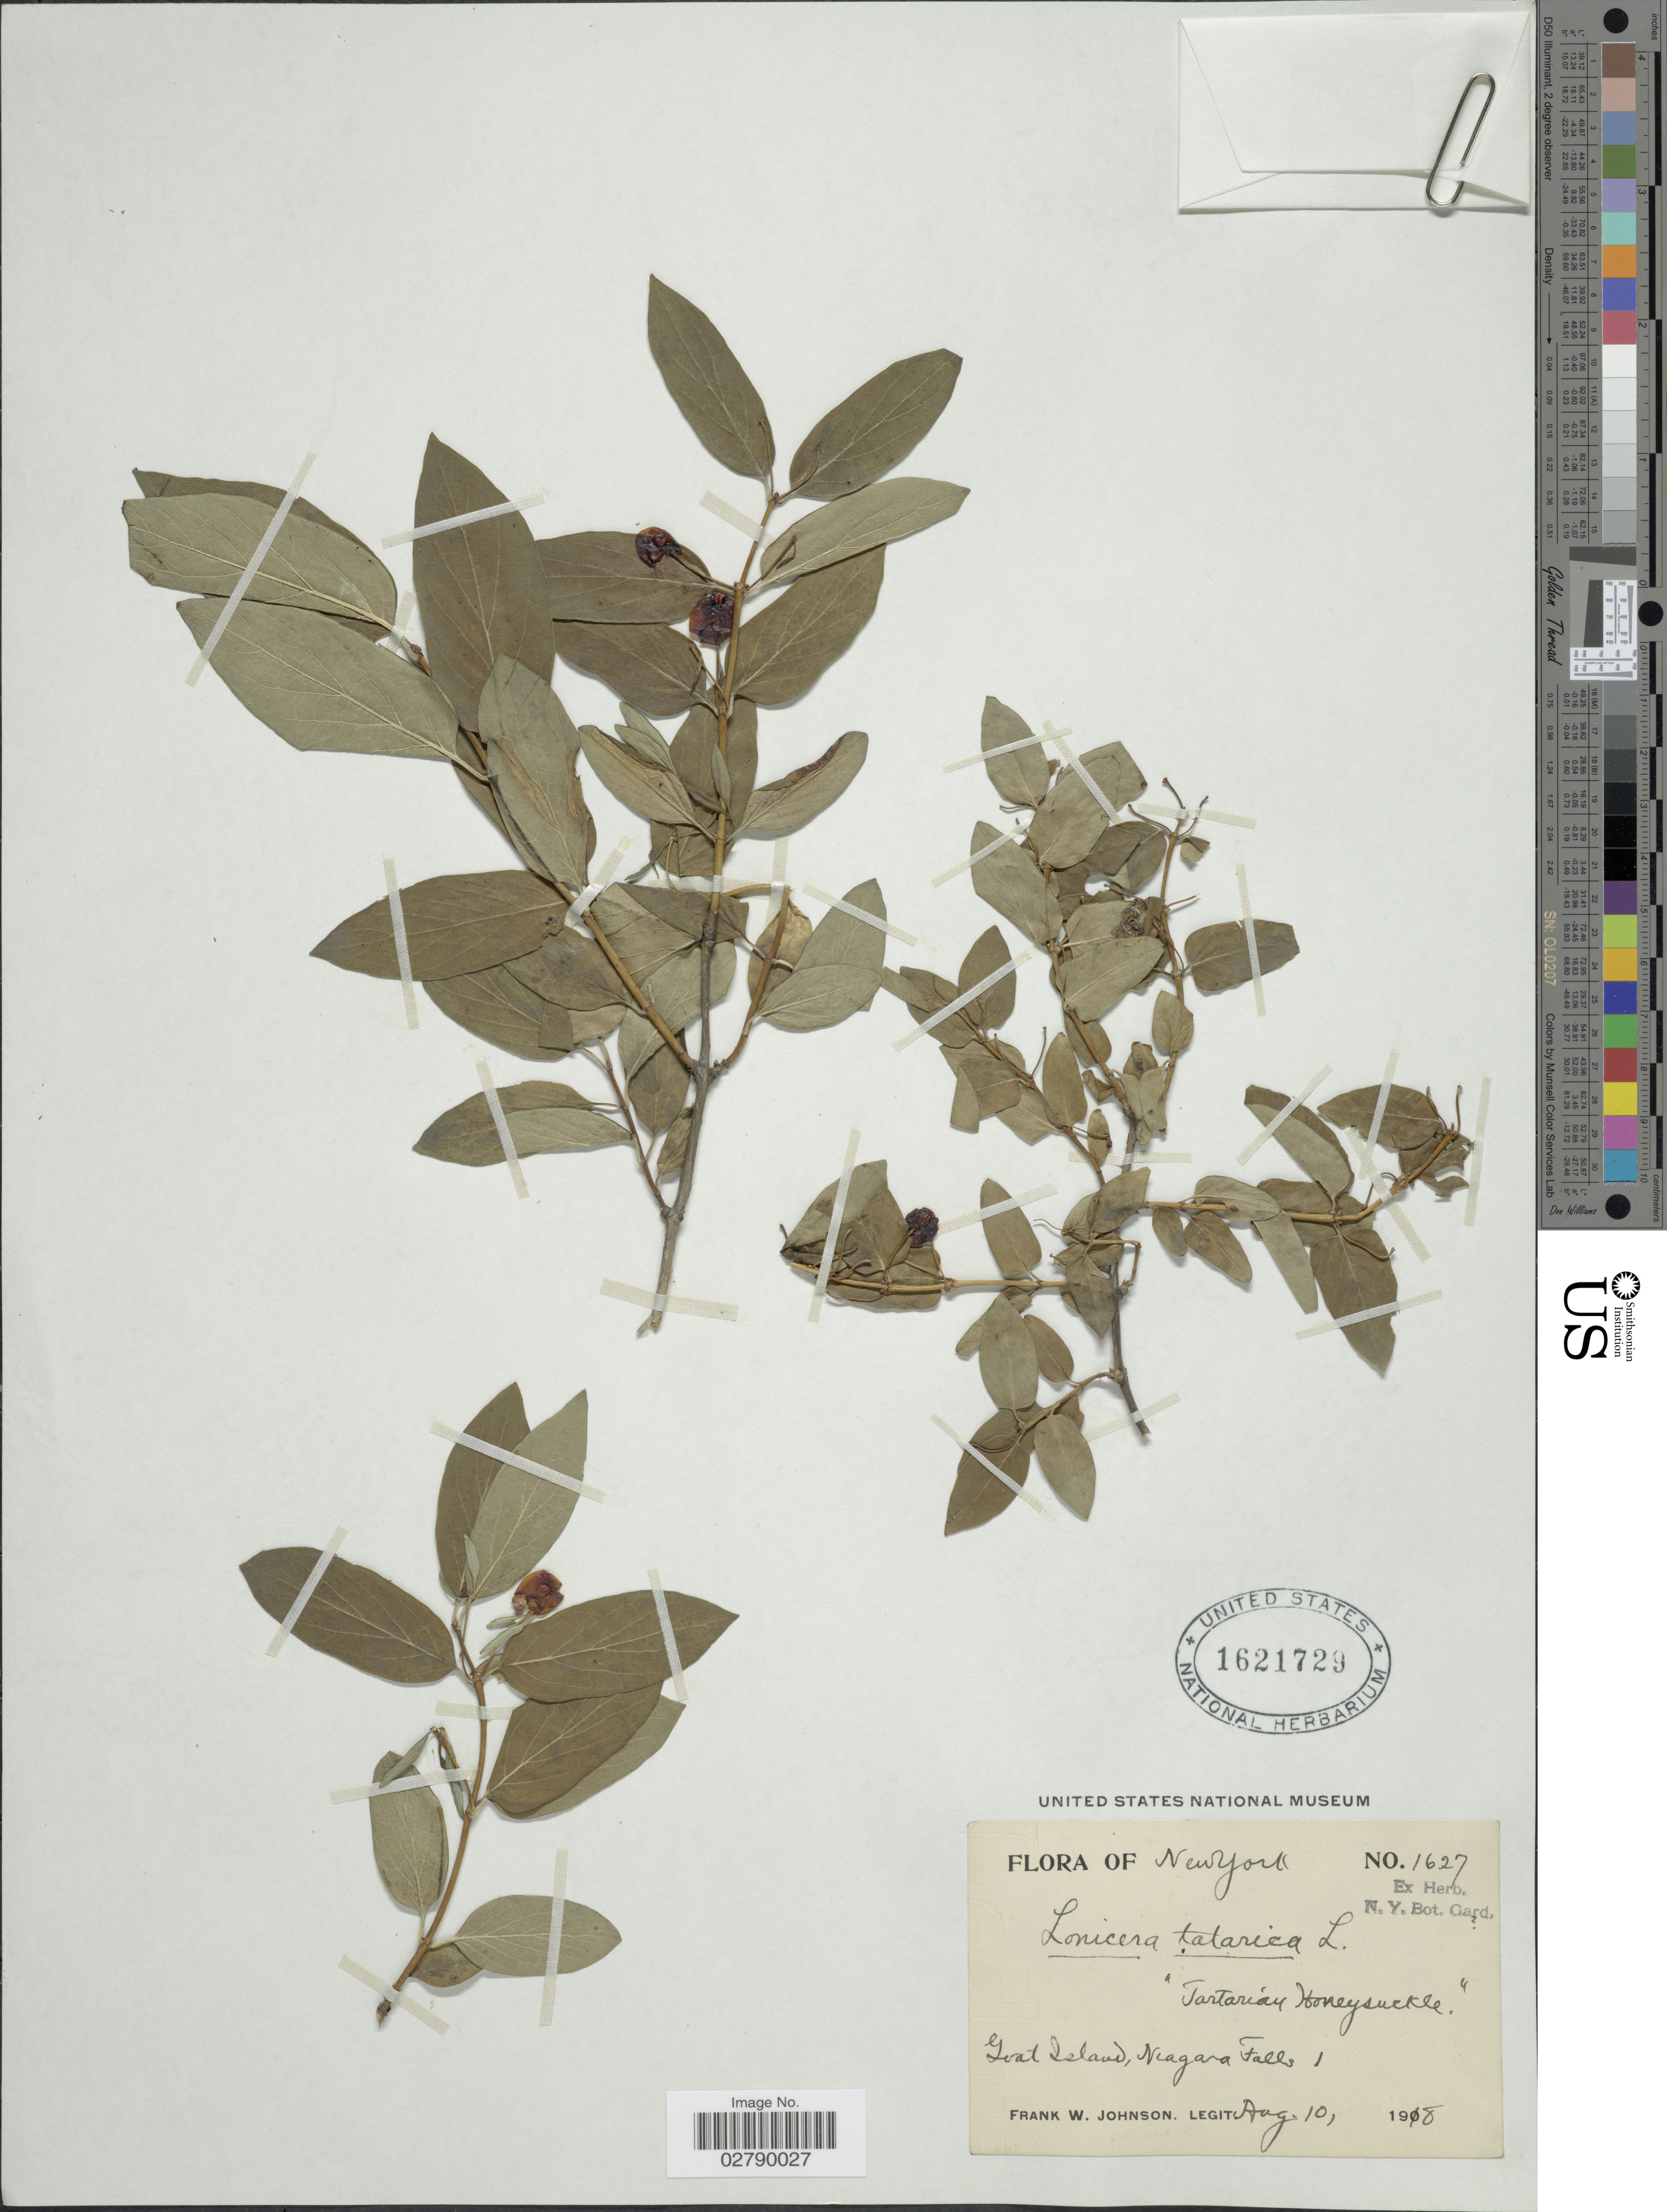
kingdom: Plantae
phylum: Tracheophyta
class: Magnoliopsida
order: Dipsacales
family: Caprifoliaceae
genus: Lonicera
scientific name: Lonicera tatarica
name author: L.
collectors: F. W. Johnson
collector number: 1627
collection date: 1918-08-10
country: United States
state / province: New York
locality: Goat Island, Niagara Falls.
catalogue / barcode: US 1621729